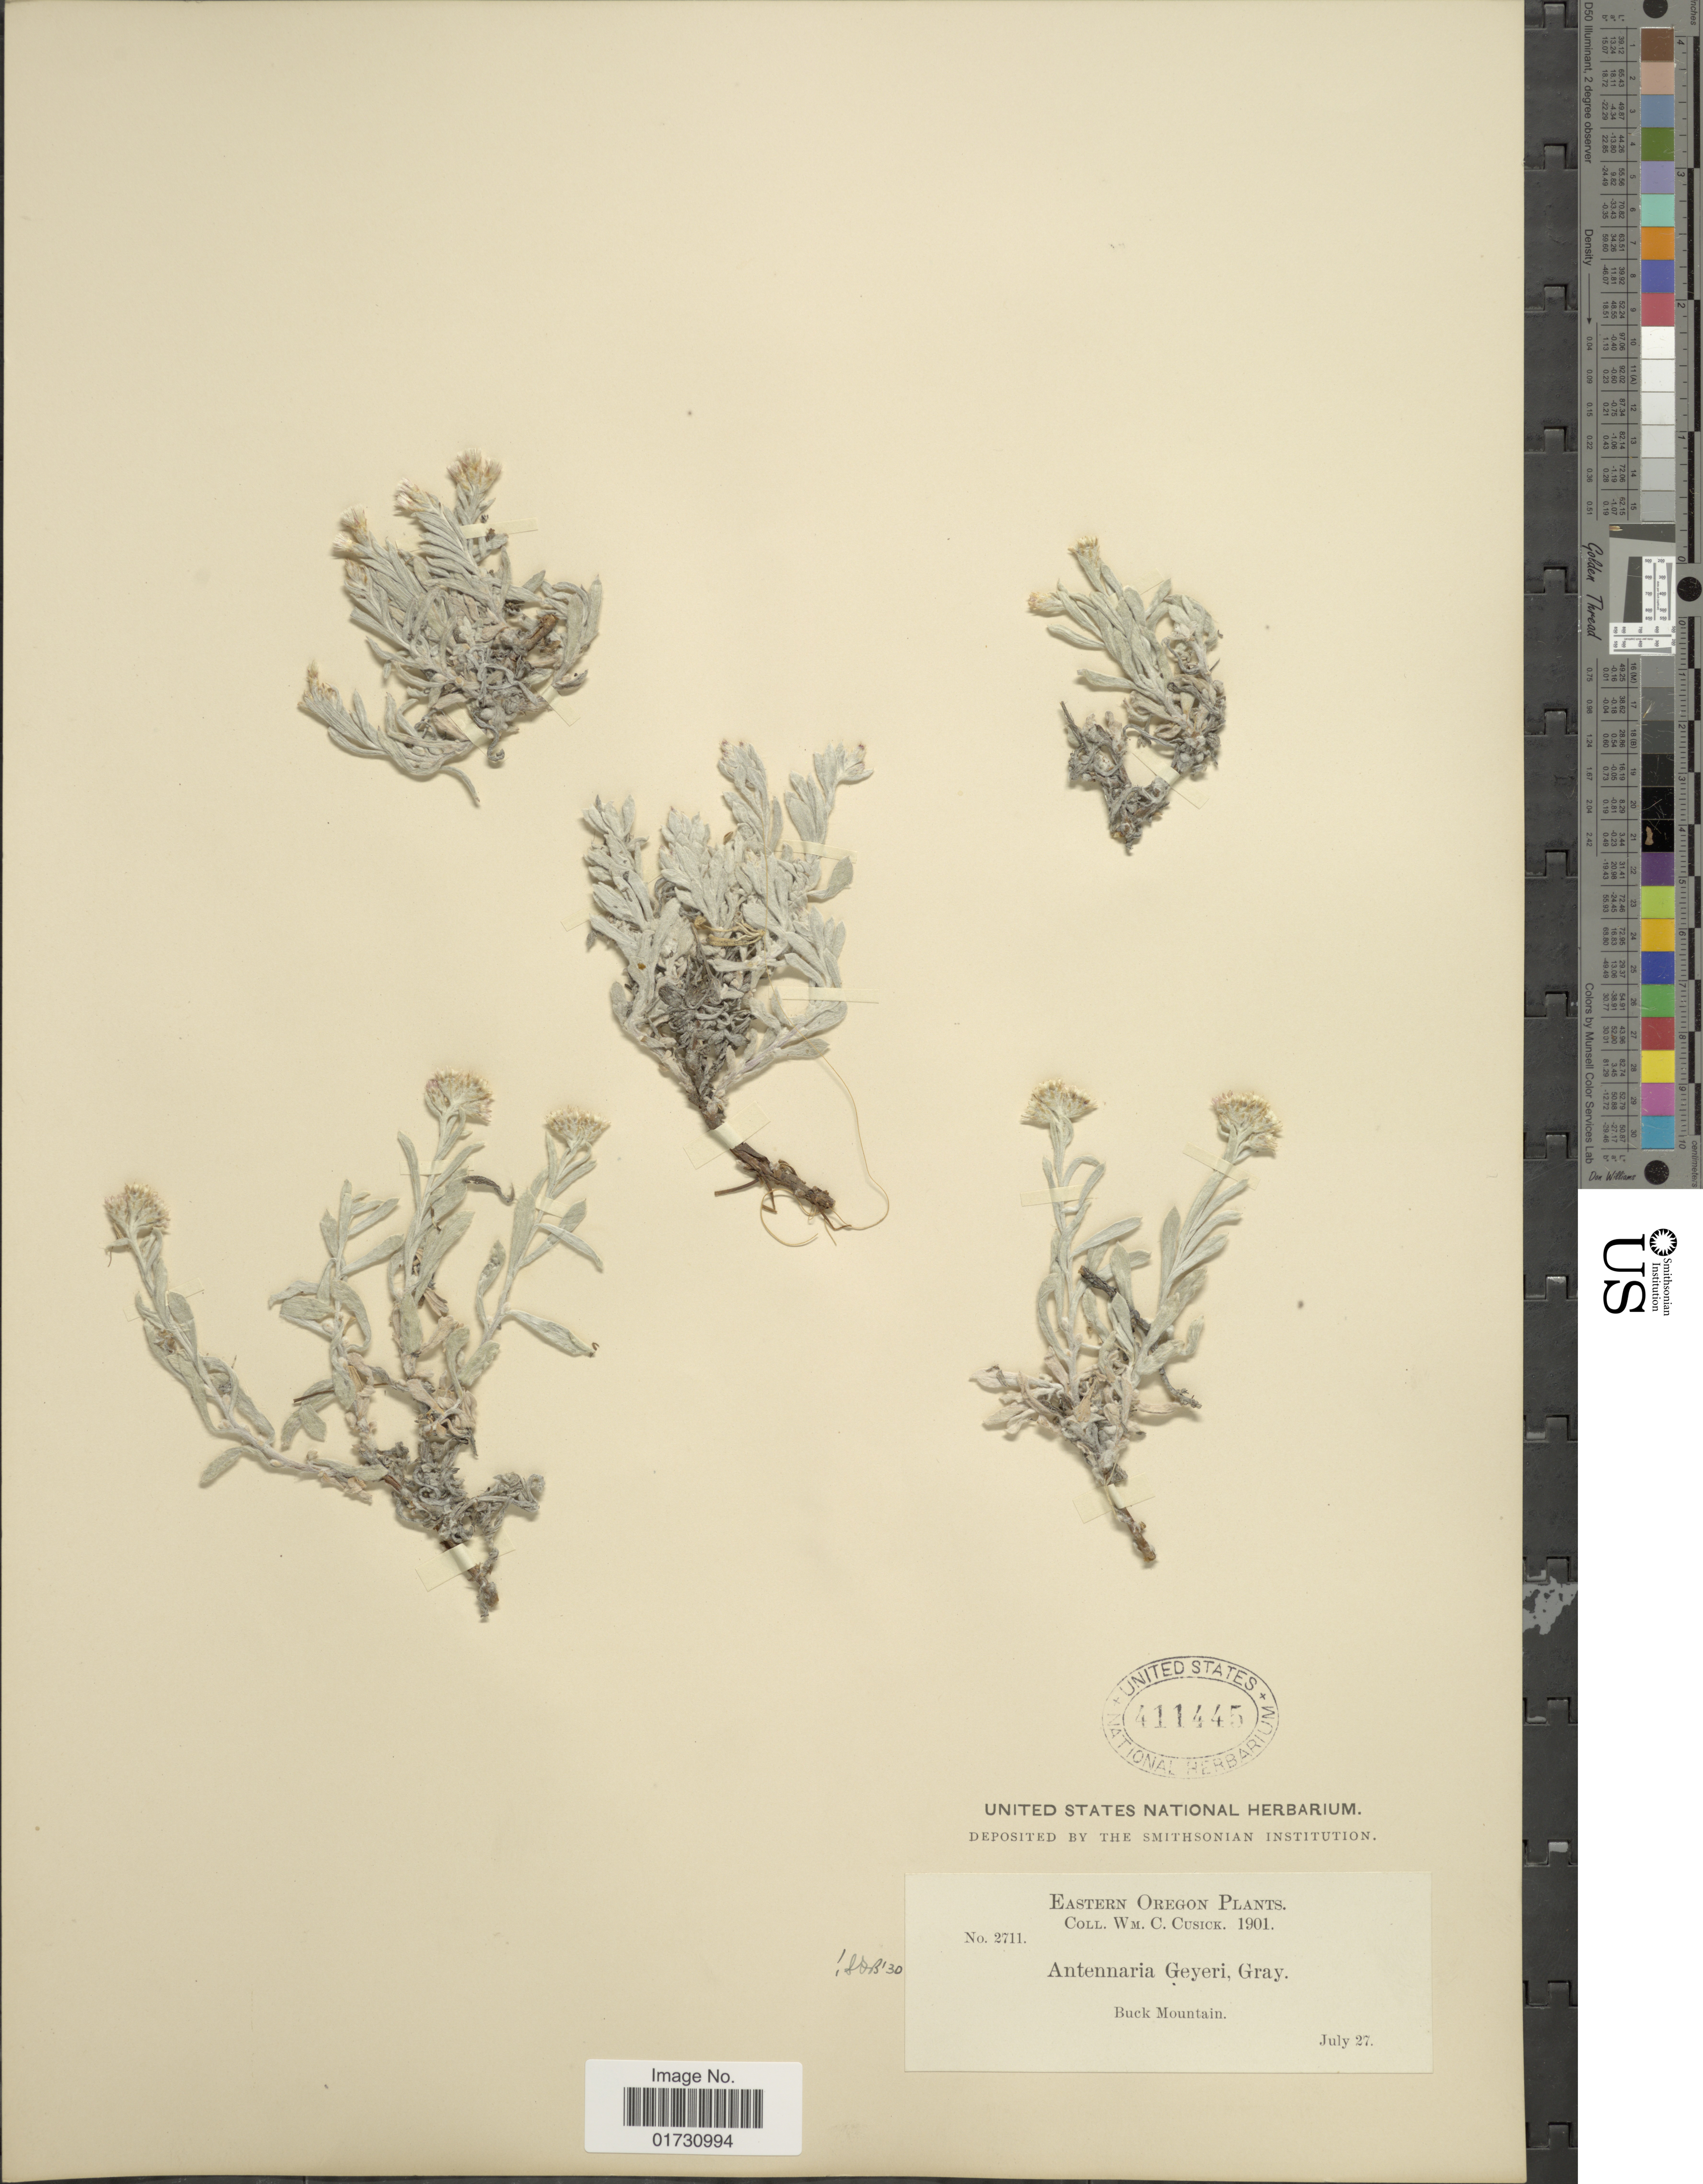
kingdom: Plantae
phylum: Tracheophyta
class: Magnoliopsida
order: Asterales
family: Asteraceae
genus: Antennaria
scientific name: Antennaria geyeri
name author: A. Gray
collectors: W. C. Cusick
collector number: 2711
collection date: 1901-07-27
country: United States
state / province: Oregon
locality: Eastern Oregon, Buck Mountain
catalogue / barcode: US 411445